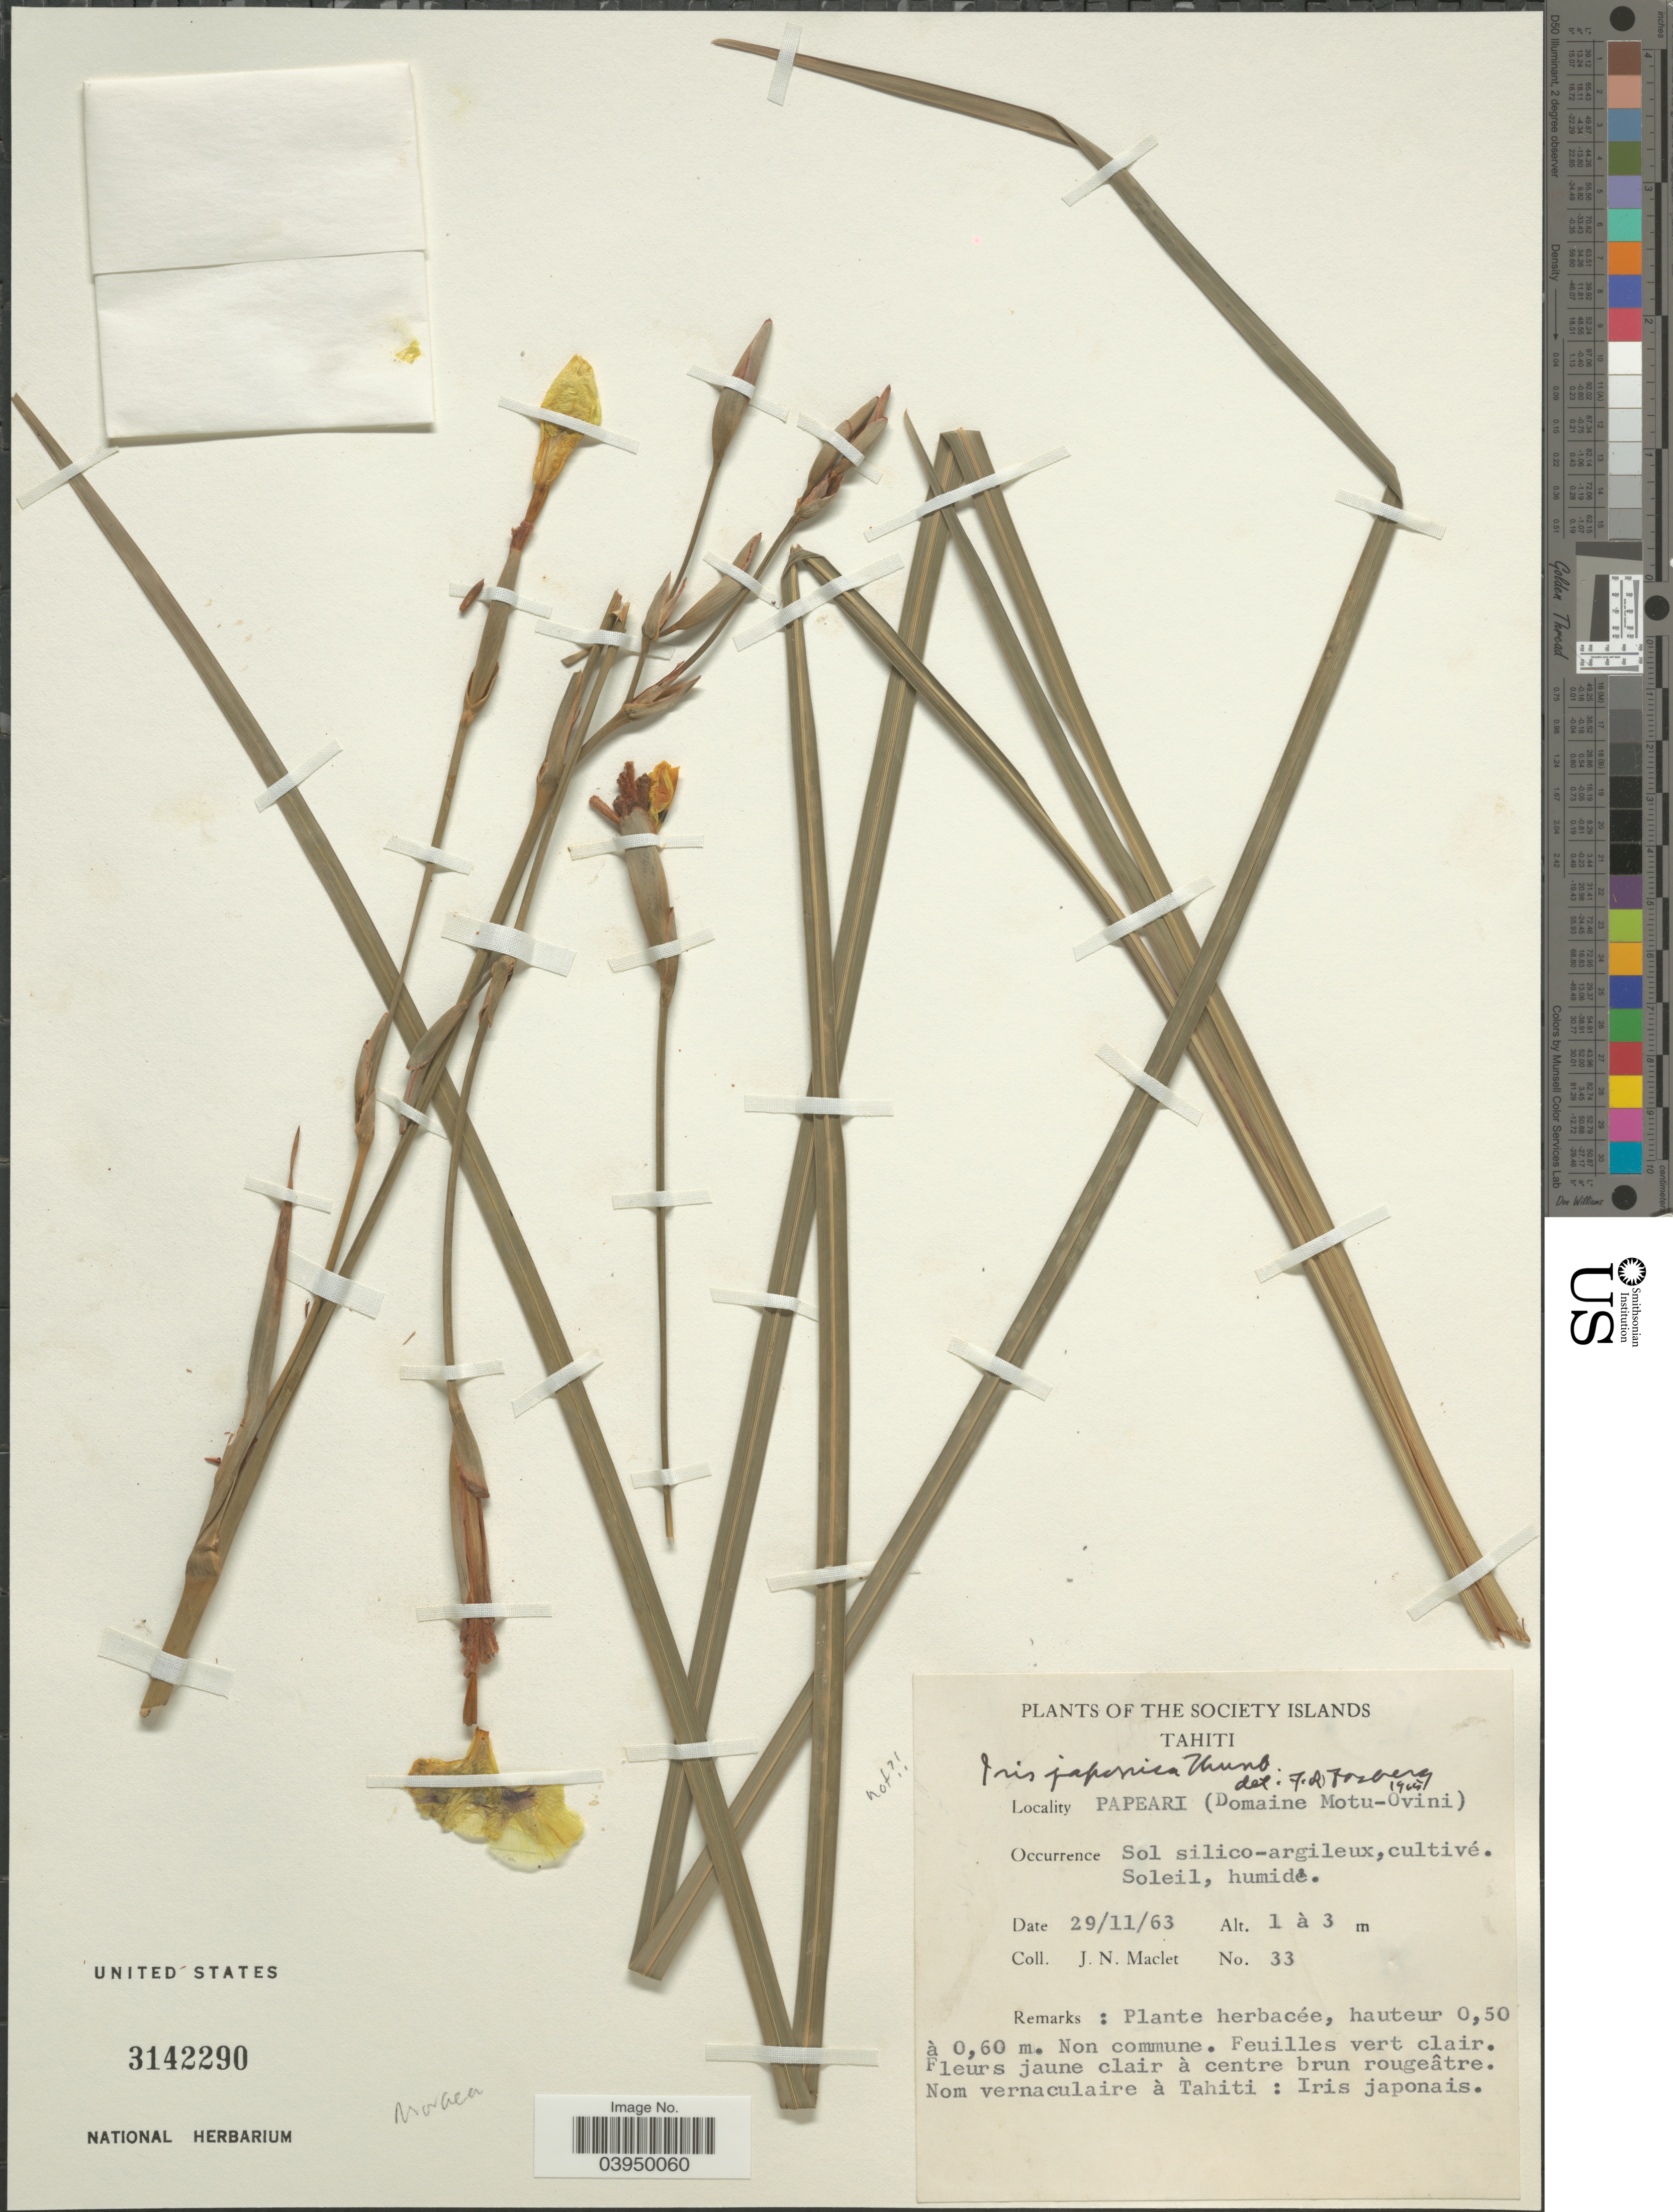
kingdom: Plantae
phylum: Tracheophyta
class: Liliopsida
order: Asparagales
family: Iridaceae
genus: Iris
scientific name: Iris japonica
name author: Thunb.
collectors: J. Maclet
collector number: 33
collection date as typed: Transcribed d/m/y: 29/11/63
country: French Polynesia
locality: The Society Islands. Tahiti. Papeari (Domaine Motu-Ovini).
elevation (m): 1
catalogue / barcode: US 3142290